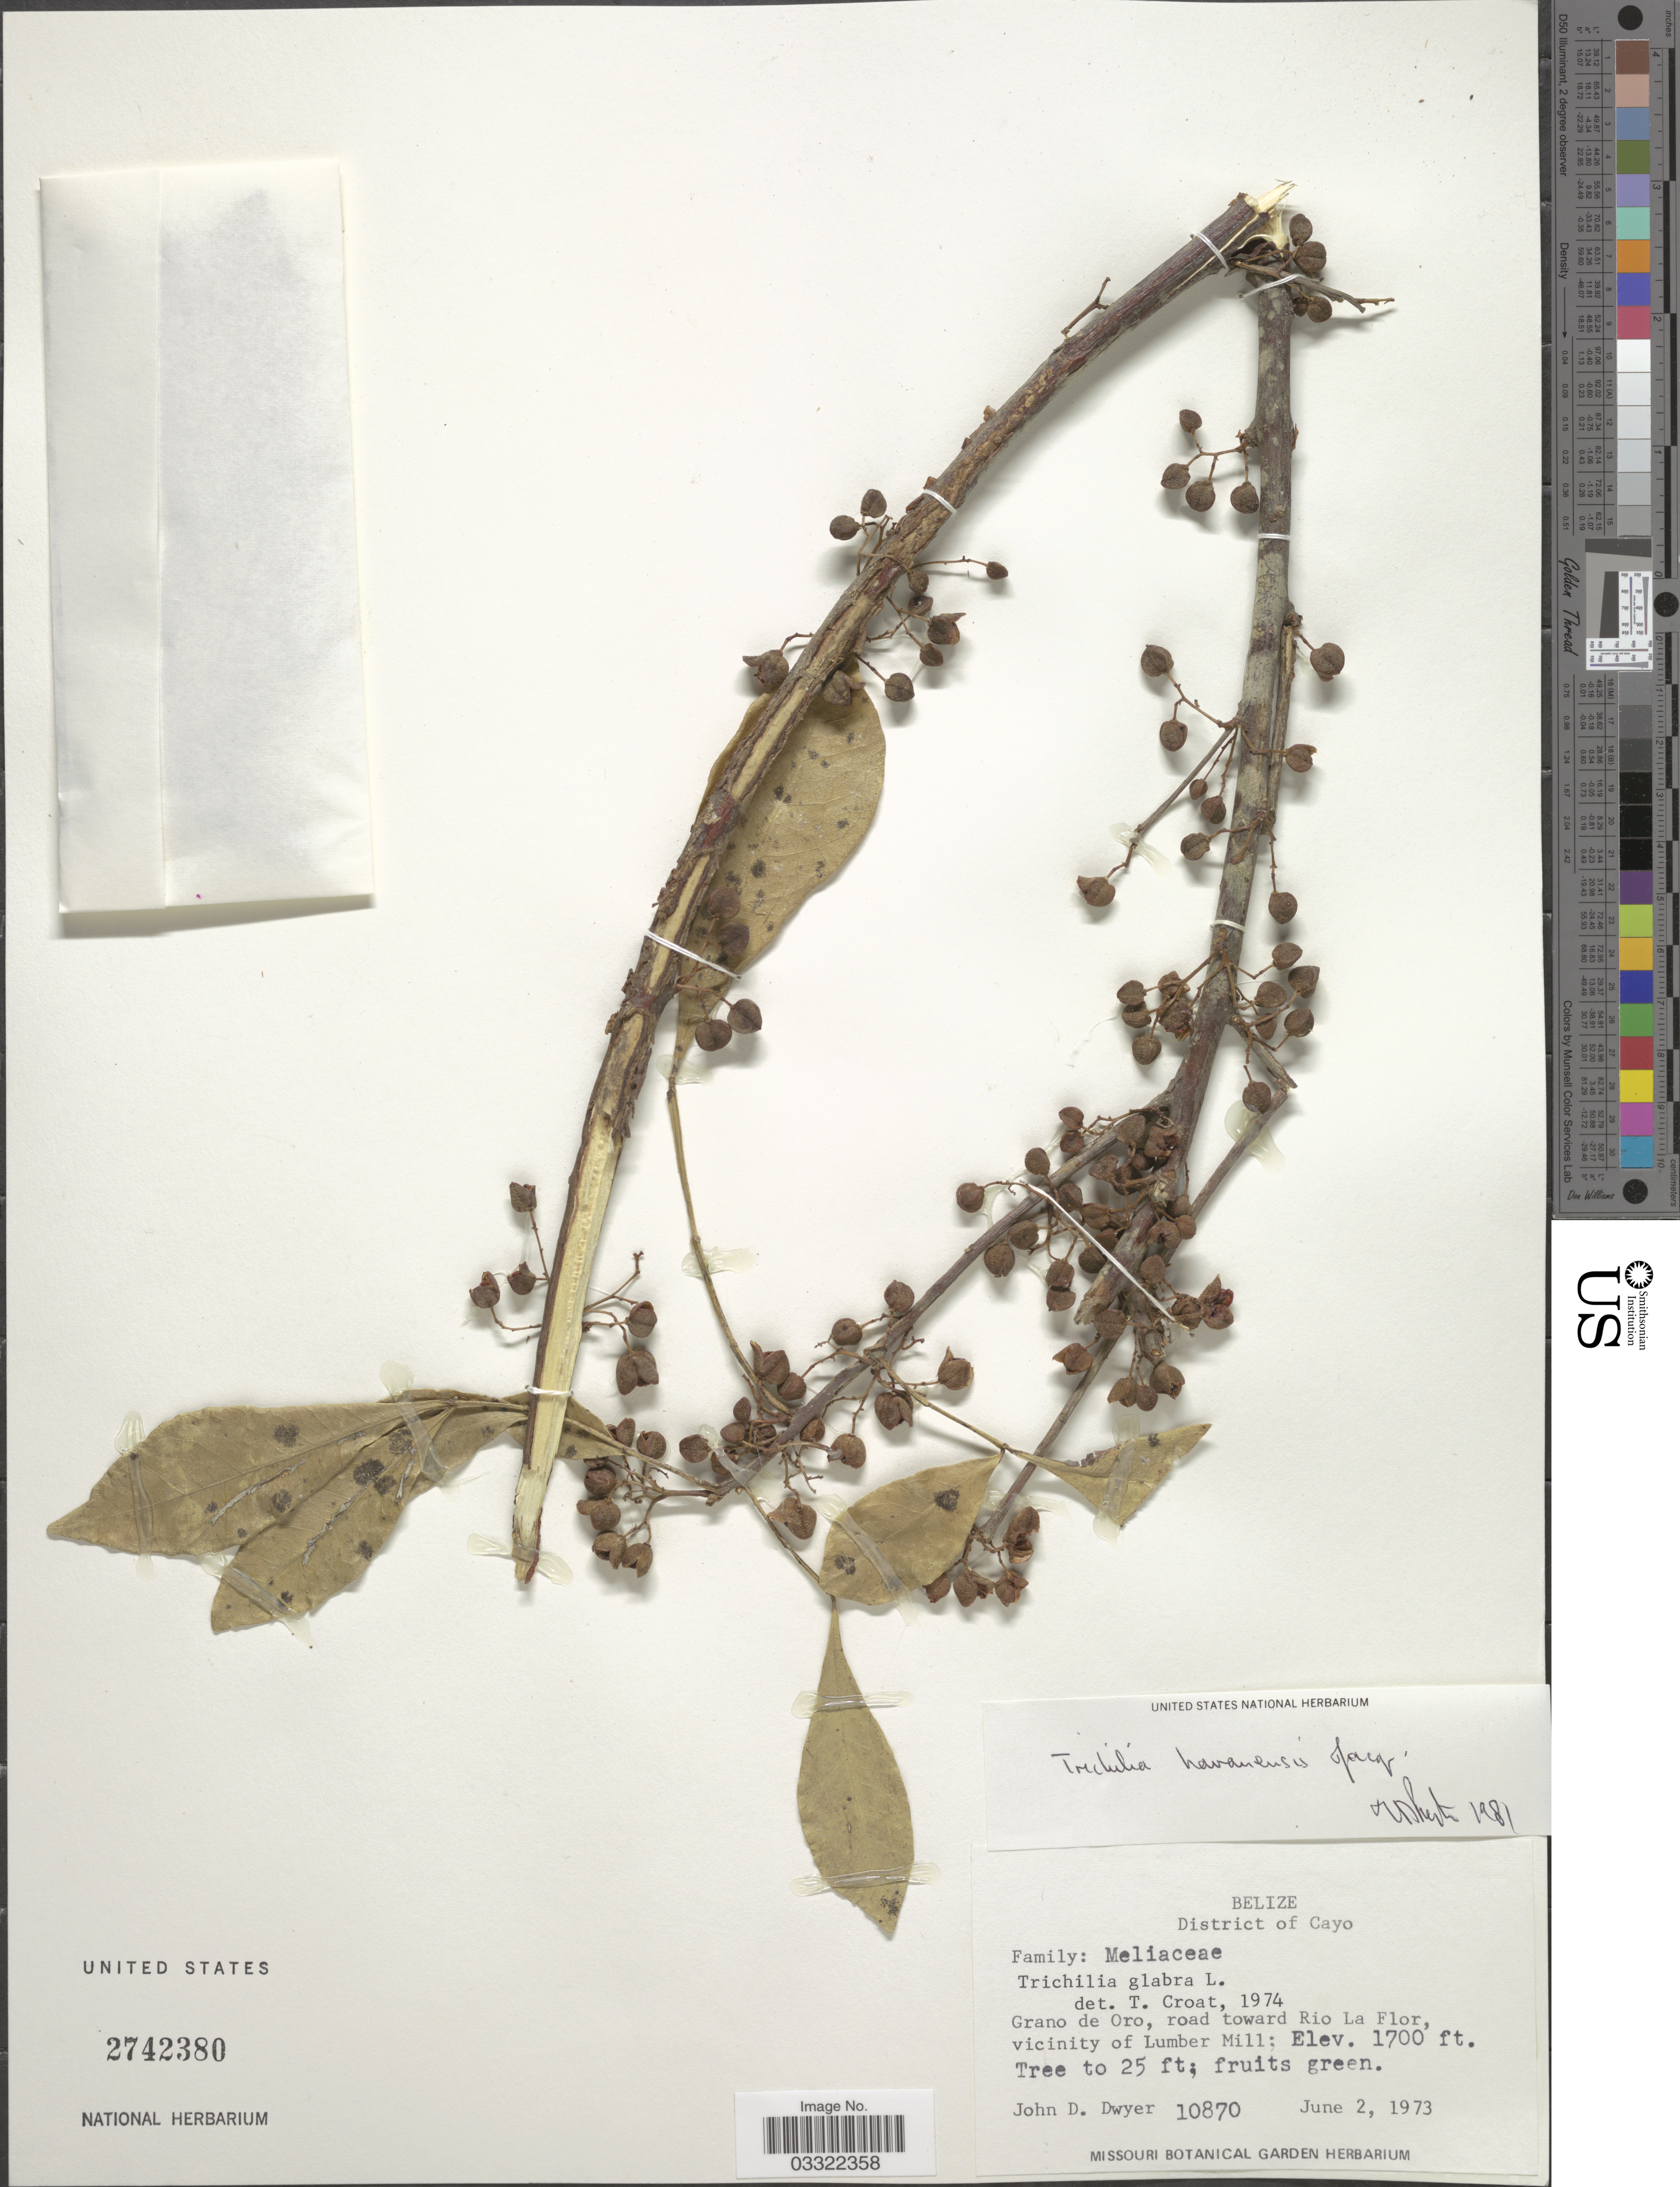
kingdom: Plantae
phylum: Tracheophyta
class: Magnoliopsida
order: Sapindales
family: Meliaceae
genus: Trichilia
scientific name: Trichilia havanensis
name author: Jacq.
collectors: J. D. Dwyer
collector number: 10870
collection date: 1973-06-02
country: Belize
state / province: Cayo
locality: District of Cayo. Grano de Oro, road toward Rio La Flor, vicinity of Lumber Mill.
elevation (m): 518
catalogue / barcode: US 2742380